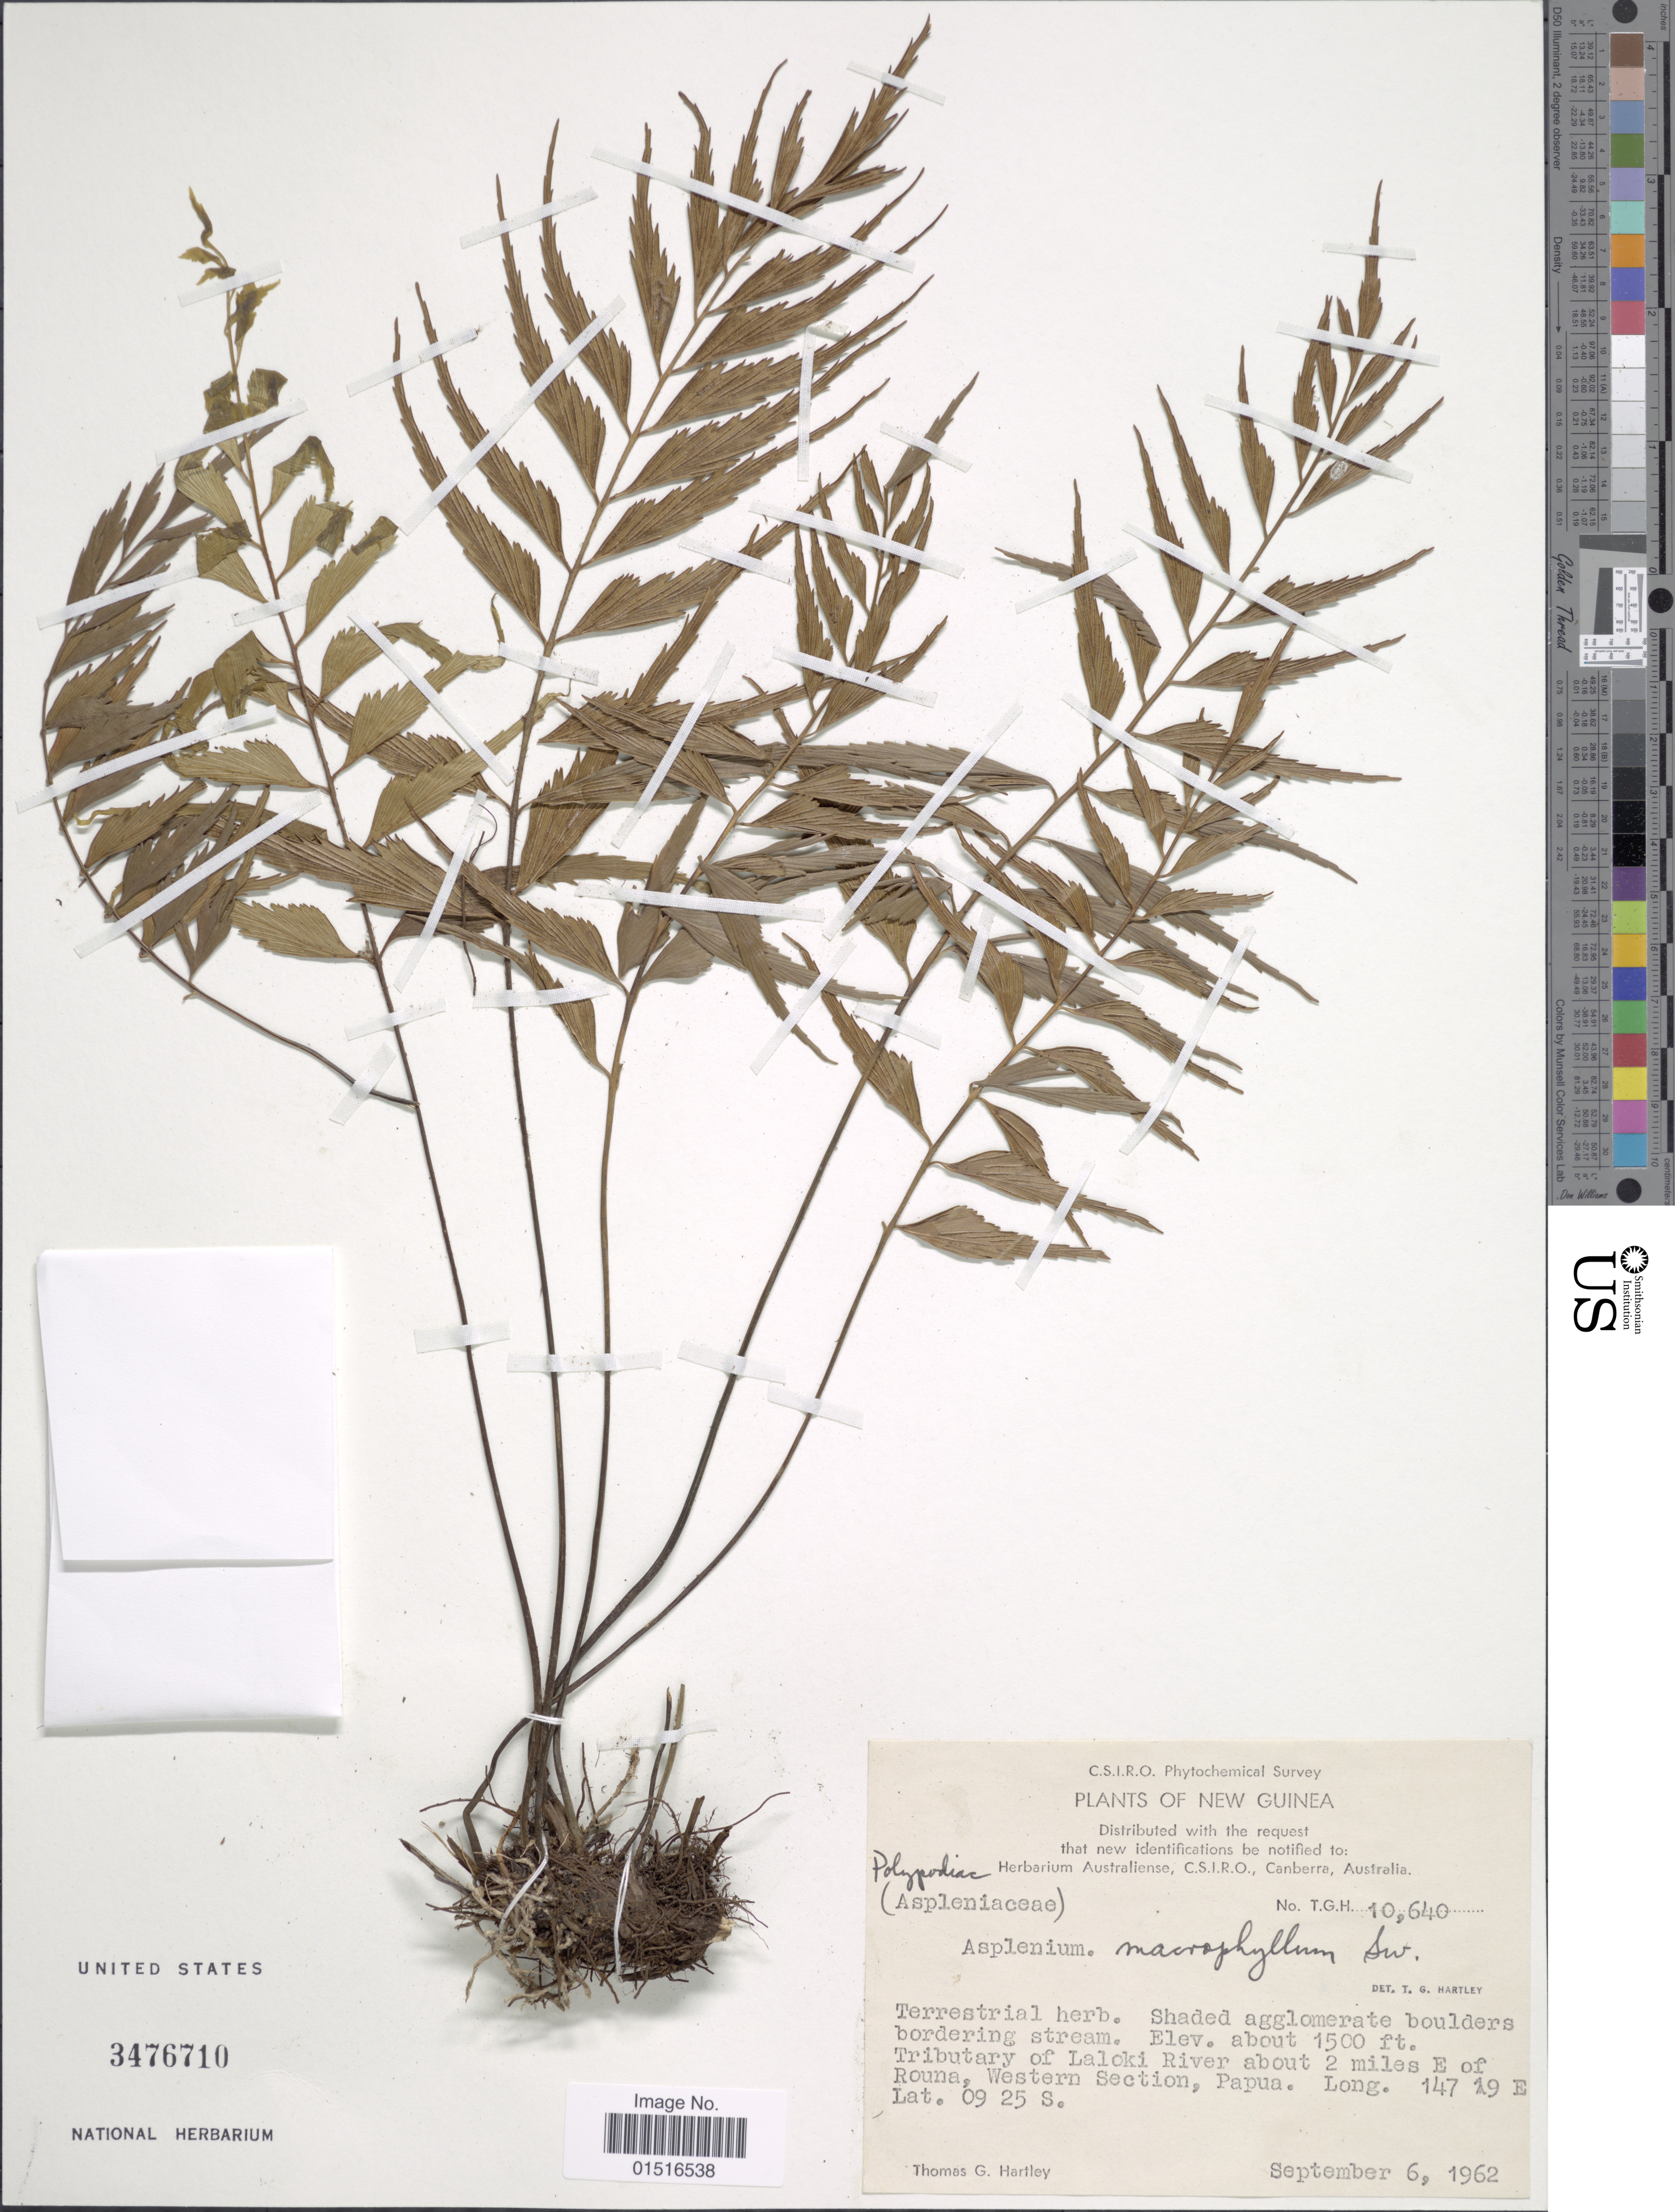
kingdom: Plantae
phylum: Tracheophyta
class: Polypodiopsida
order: Polypodiales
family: Aspleniaceae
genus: Asplenium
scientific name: Asplenium macrophyllum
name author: Sw.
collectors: T. G. Hartley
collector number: T.G.H. 10640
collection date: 1962-09-06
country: Papua New Guinea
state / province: Manus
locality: New Guinea, tributary of Laloki river about 2 miles E of Rouna, Western Section, Papua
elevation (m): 457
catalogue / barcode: US 3476710